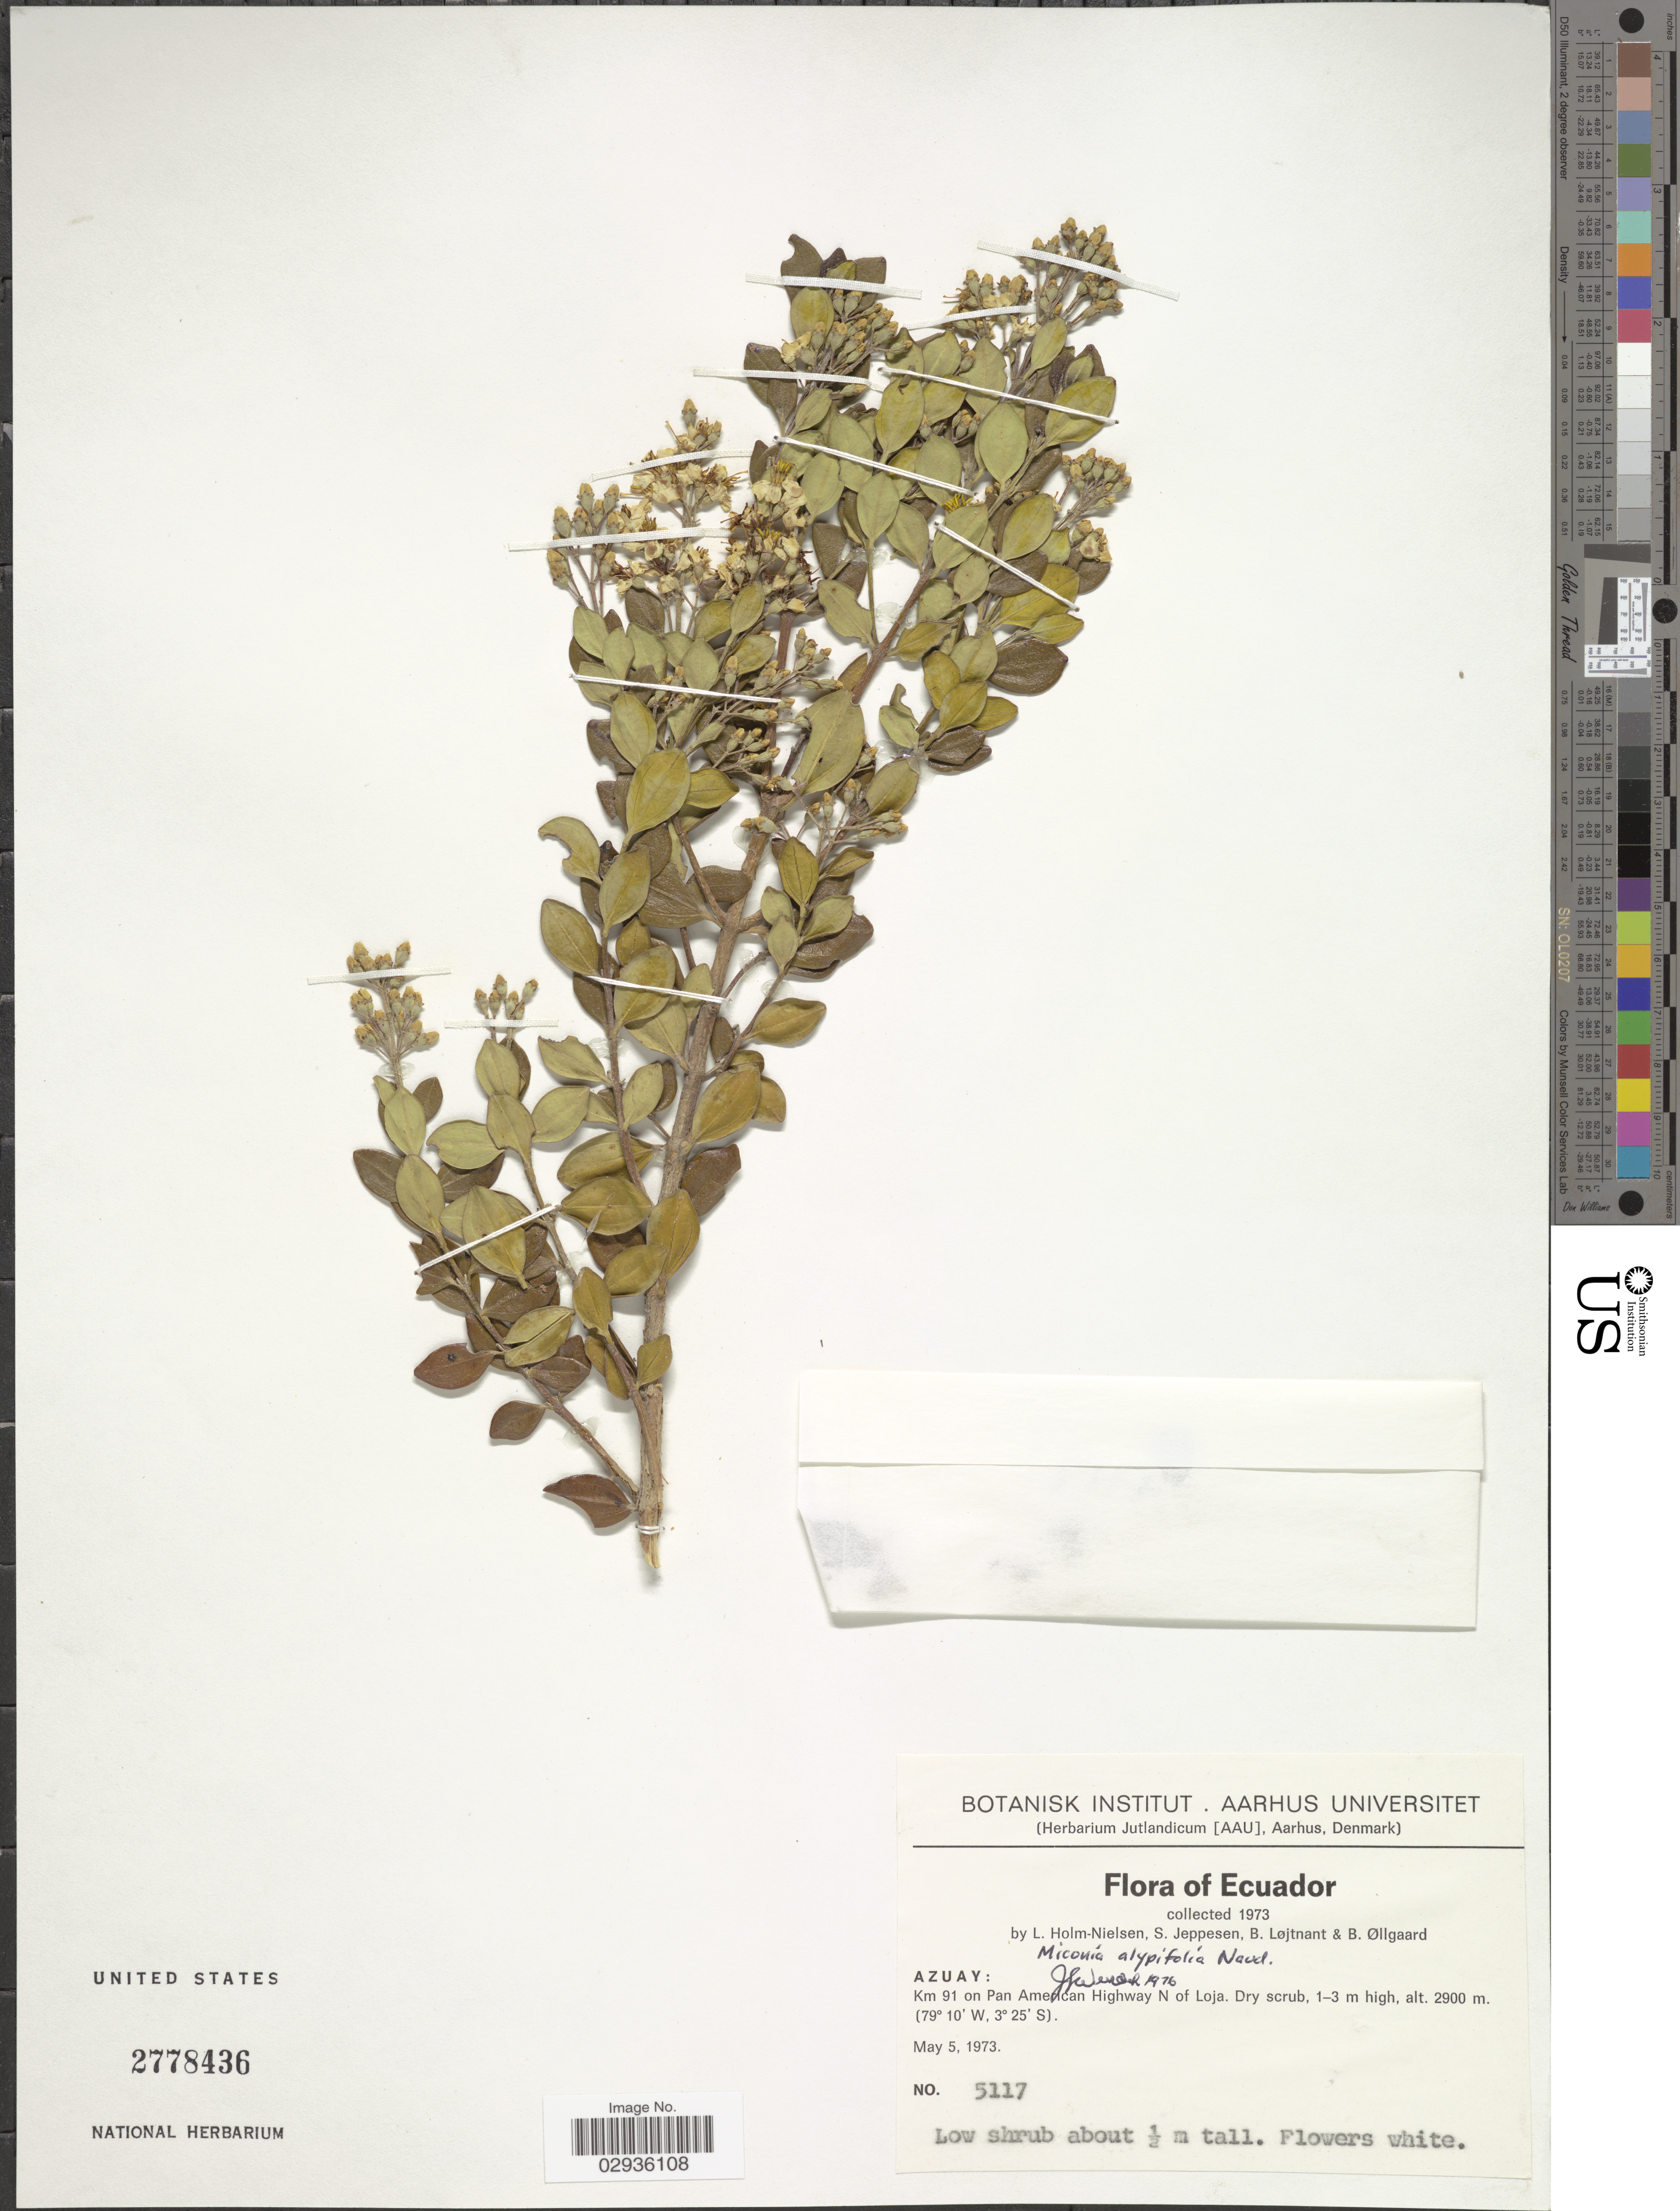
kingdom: Plantae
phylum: Tracheophyta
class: Magnoliopsida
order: Myrtales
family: Melastomataceae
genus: Miconia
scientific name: Miconia alypifolia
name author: Naudin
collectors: L. Holm-Nielsen, S. Jeppesen, B. Löjtnant & B. Øllgaard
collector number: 5117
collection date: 1973-05-05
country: Ecuador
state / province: Azuay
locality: Km 91 on Pan American Highway N of Loja.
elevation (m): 2900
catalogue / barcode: US 2778436